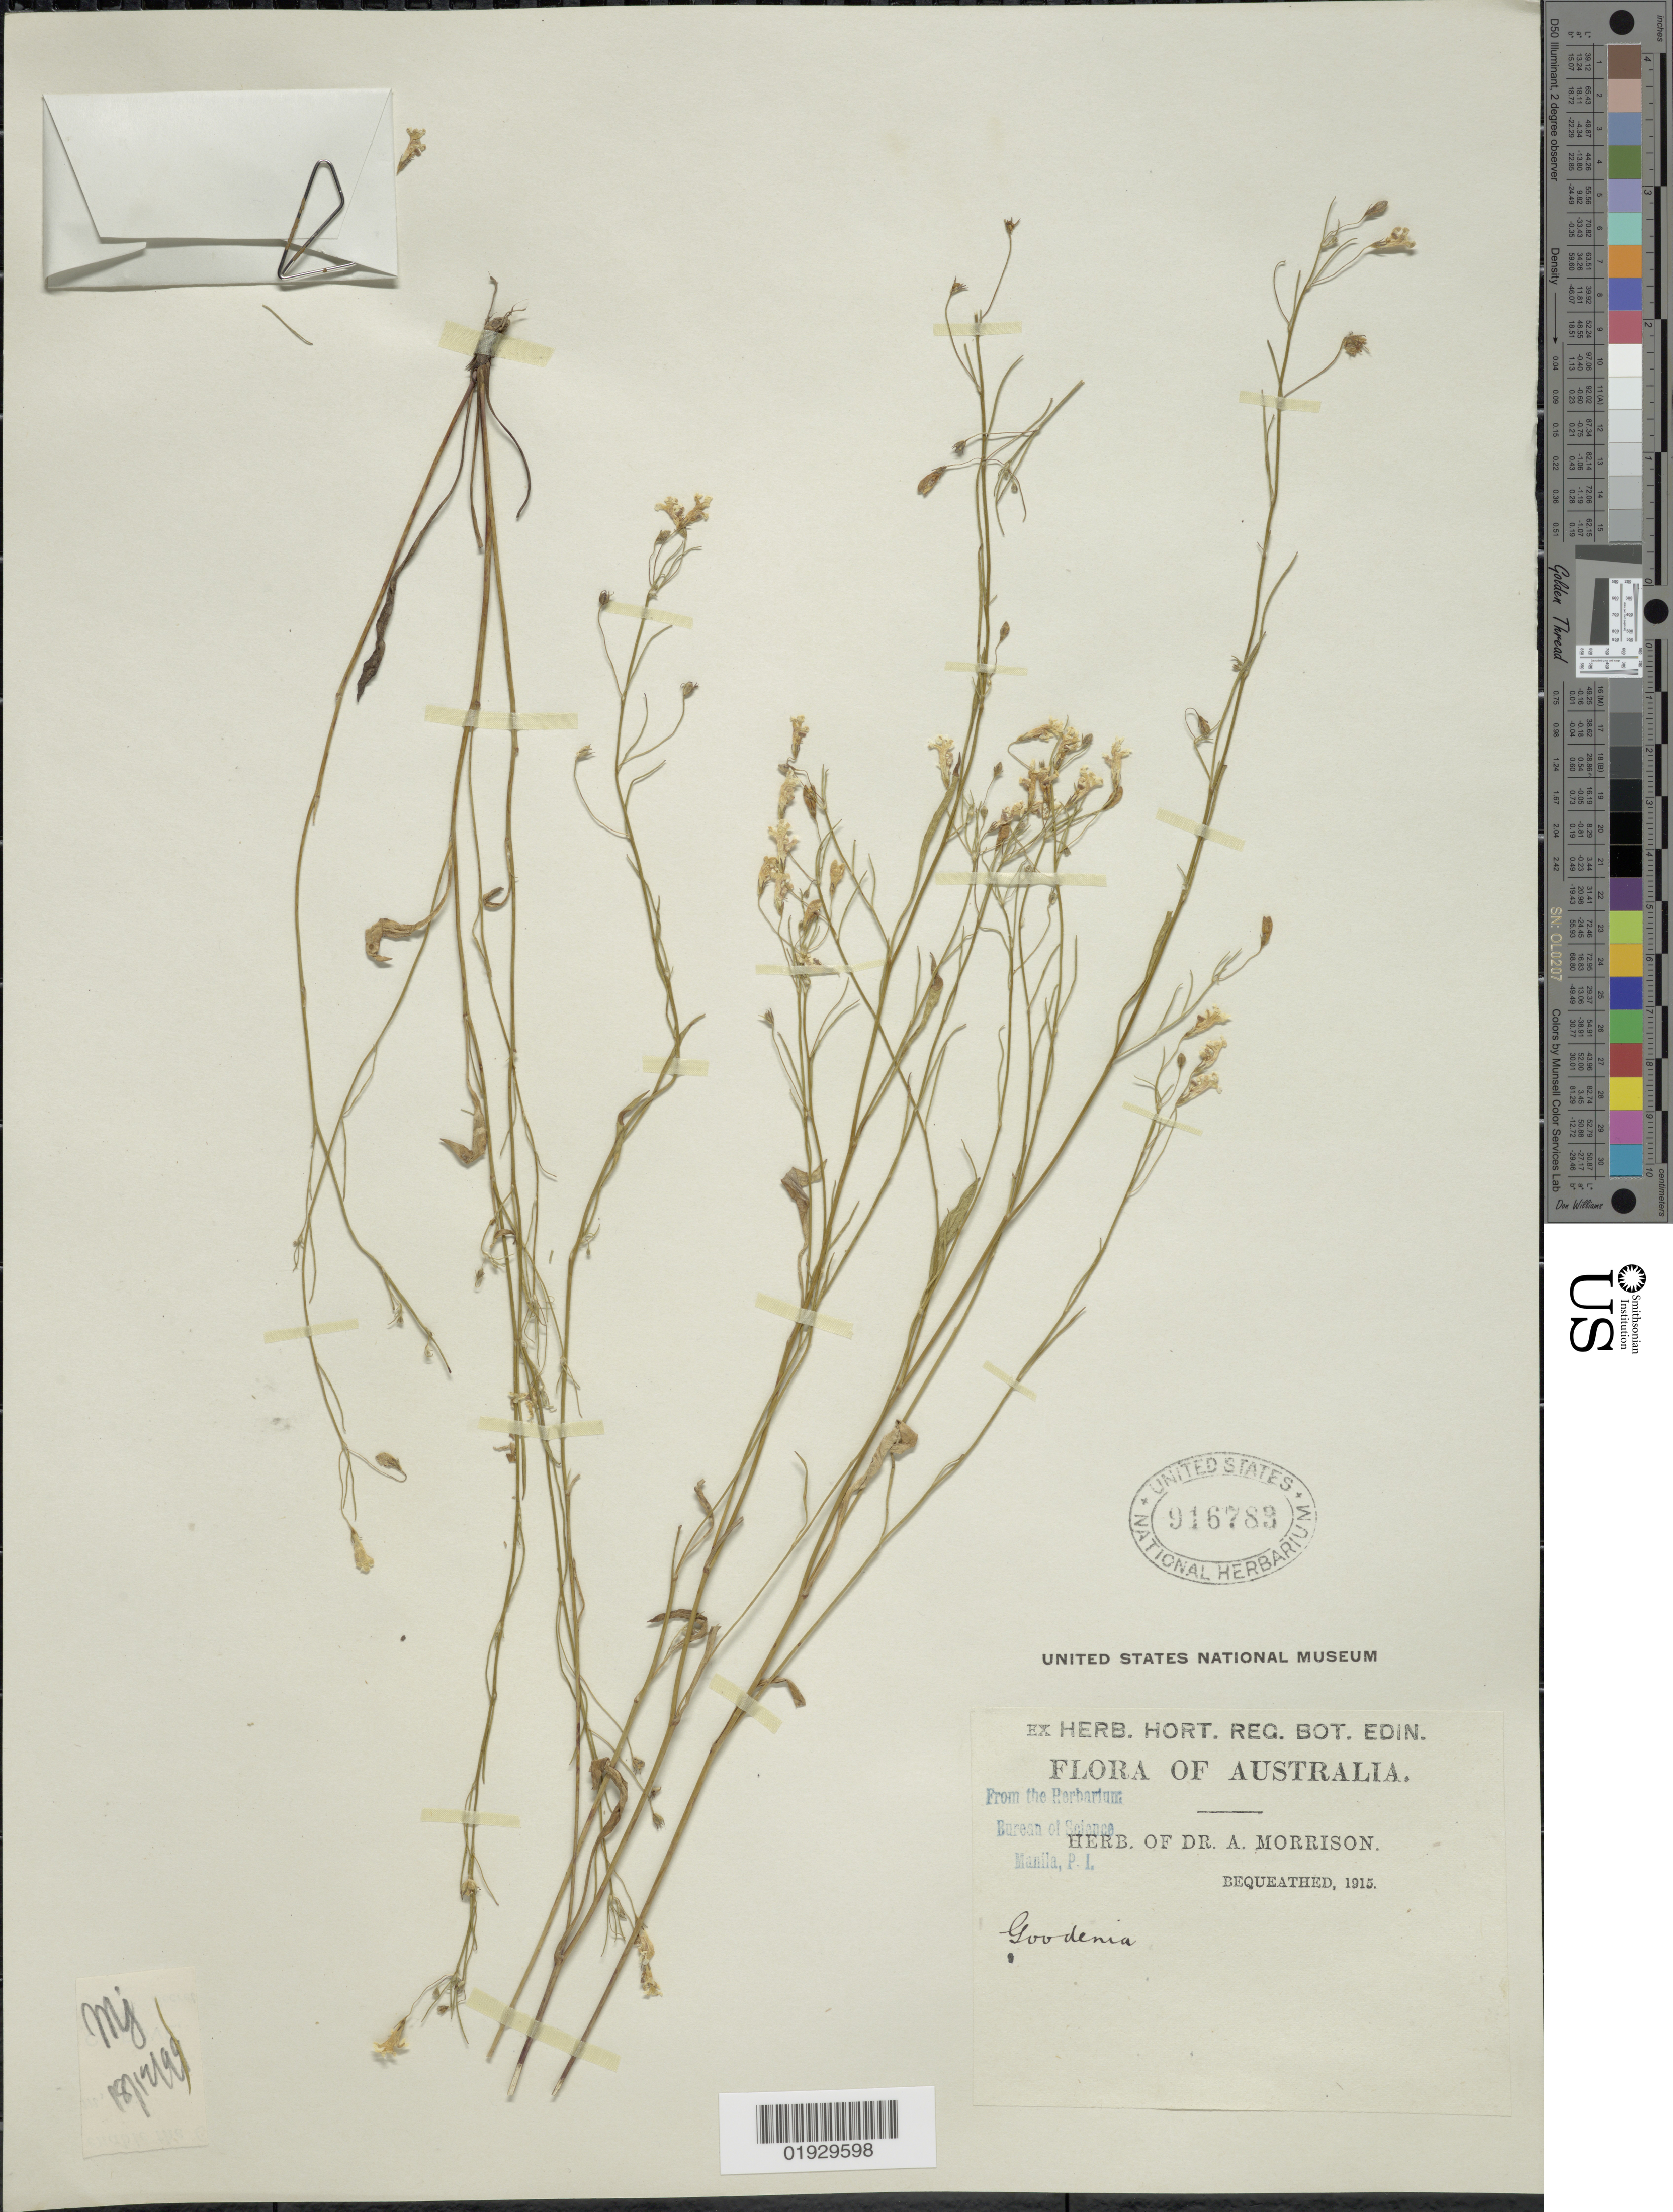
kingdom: Plantae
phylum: Tracheophyta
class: Magnoliopsida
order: Asterales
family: Goodeniaceae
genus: Goodenia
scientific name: Goodenia sp.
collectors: ex herb. Dr. A. Morrison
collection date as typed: Transcribed d/m/y: 18/12/99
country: Australia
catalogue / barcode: US 916783